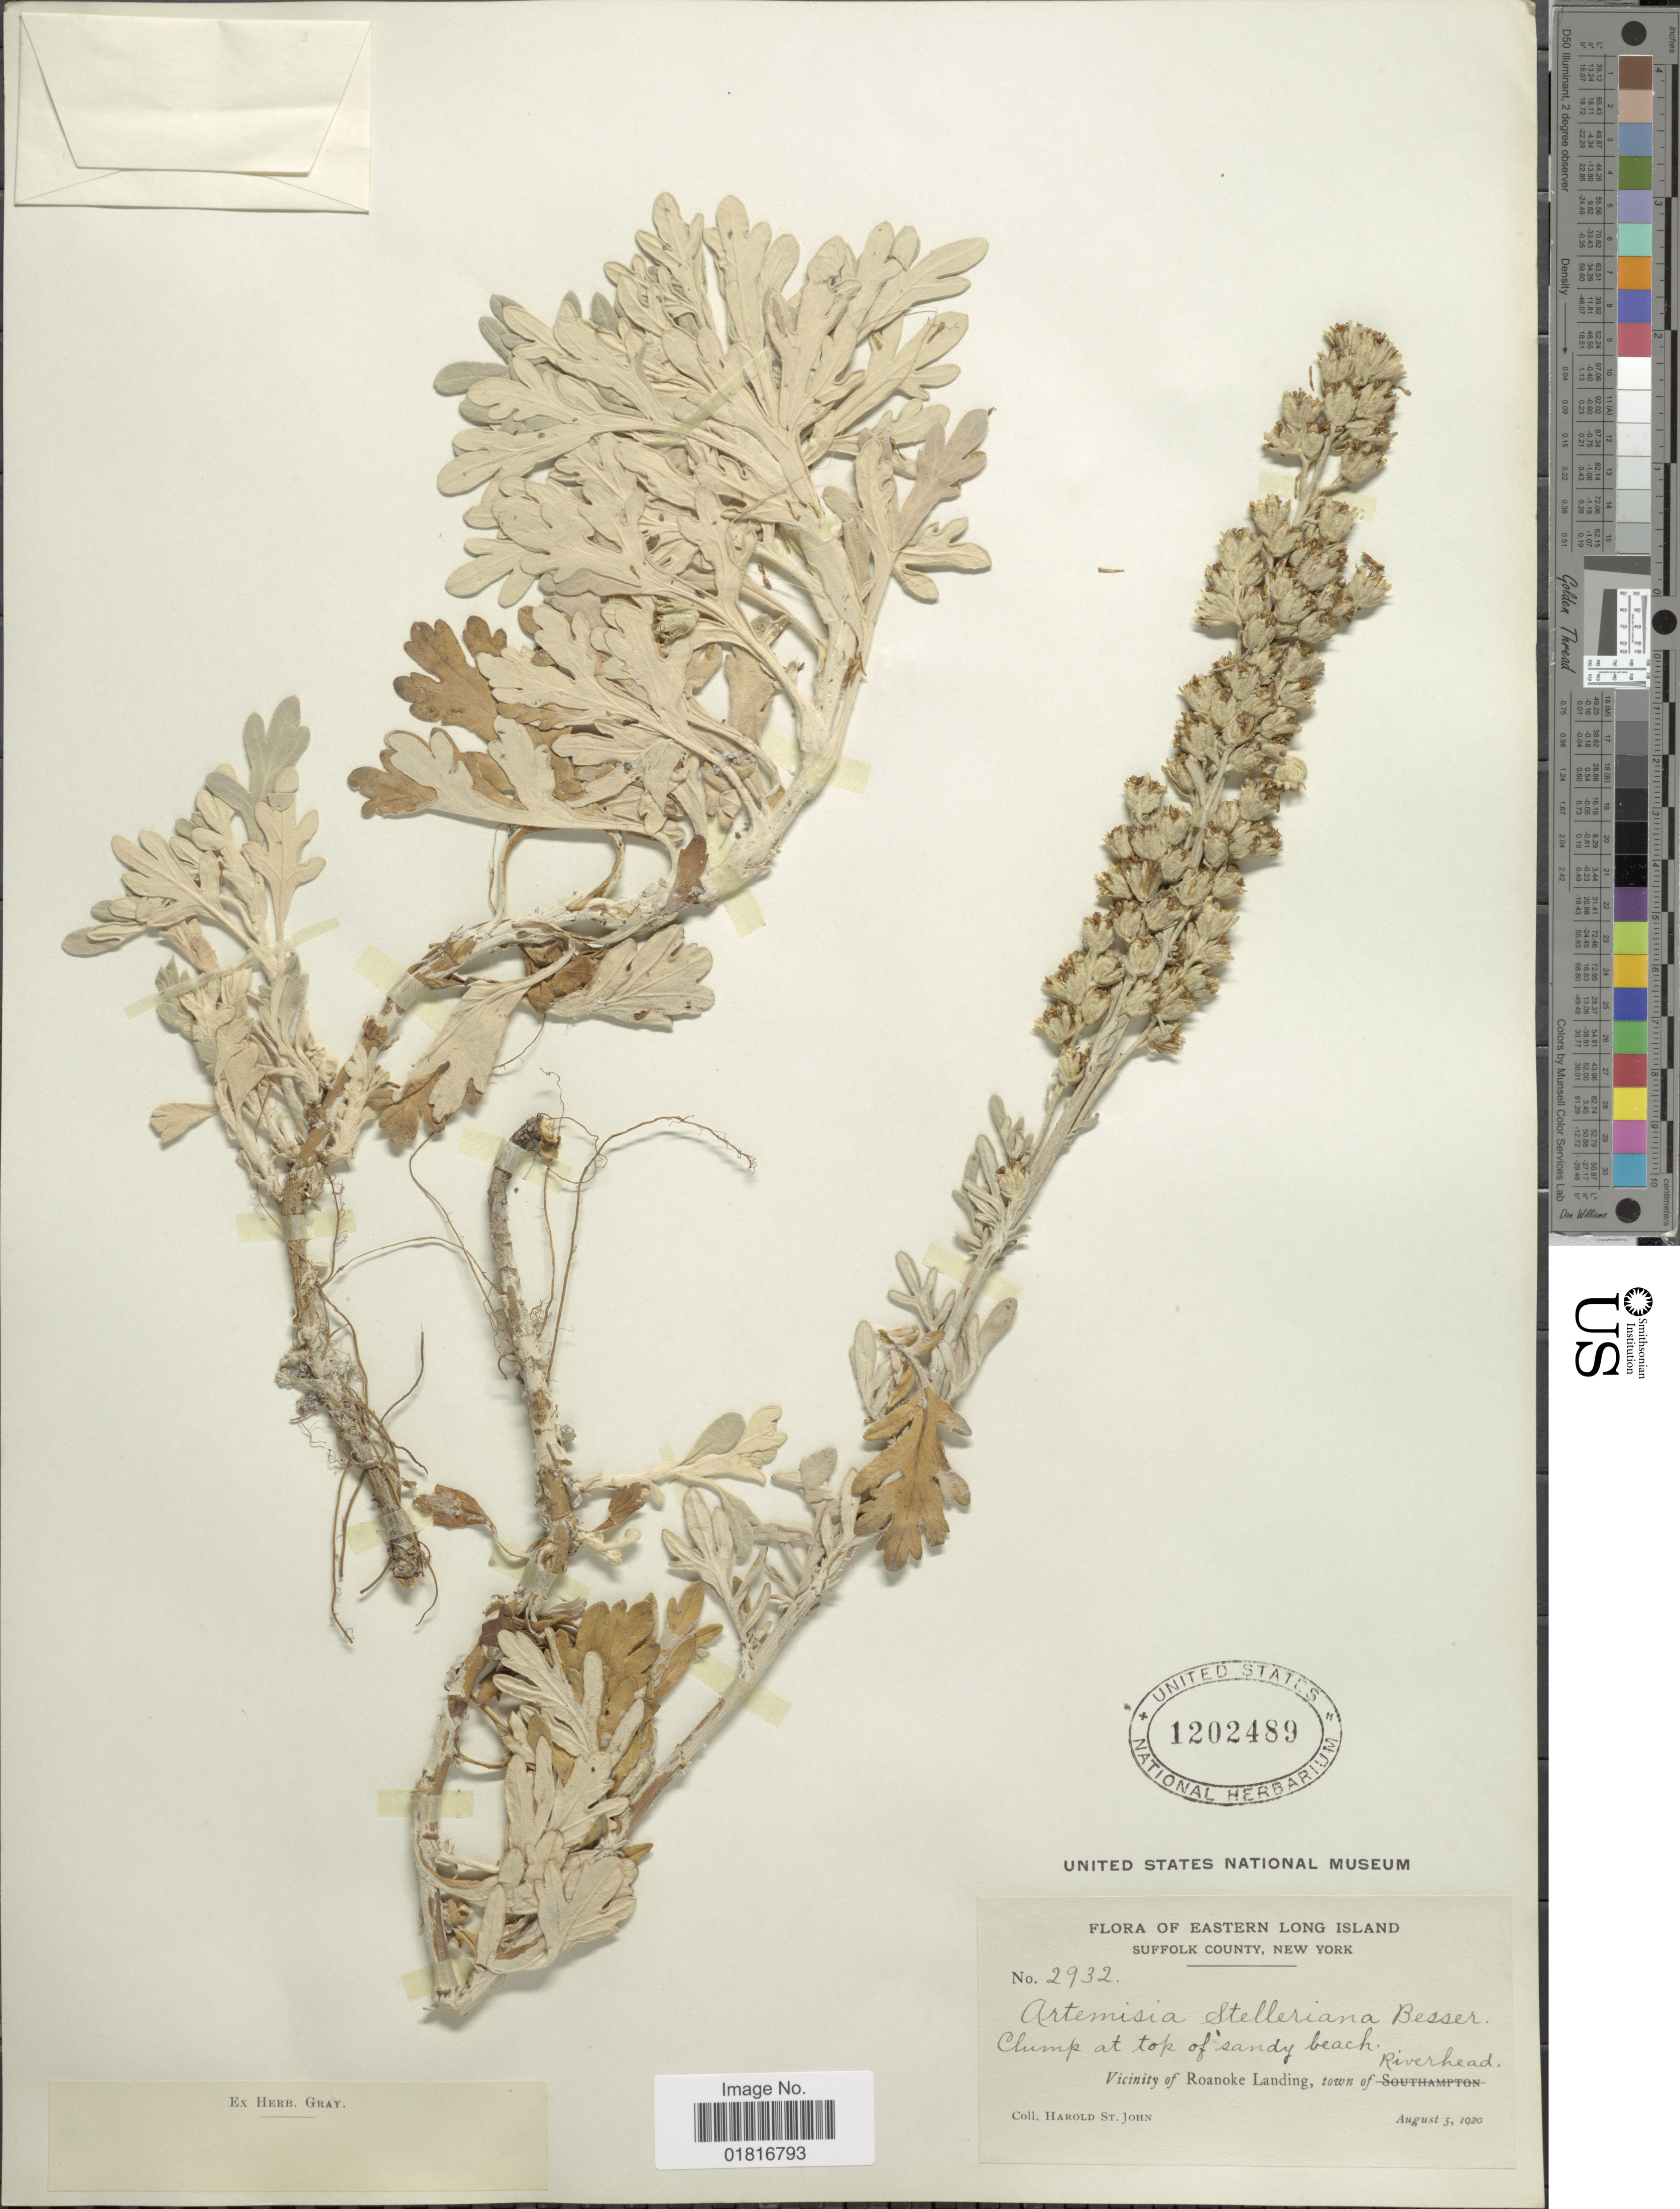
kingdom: Plantae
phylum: Tracheophyta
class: Magnoliopsida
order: Asterales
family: Asteraceae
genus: Artemisia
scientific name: Artemisia stelleriana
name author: Besser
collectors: H. St. John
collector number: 2932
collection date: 1920-08-05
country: United States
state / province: New York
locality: Eastern Long Island, Suffolk County, Clump at top of sandy beach, Vicinity of Roanoke Landing, town of Riverhead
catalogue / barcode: US 1202489